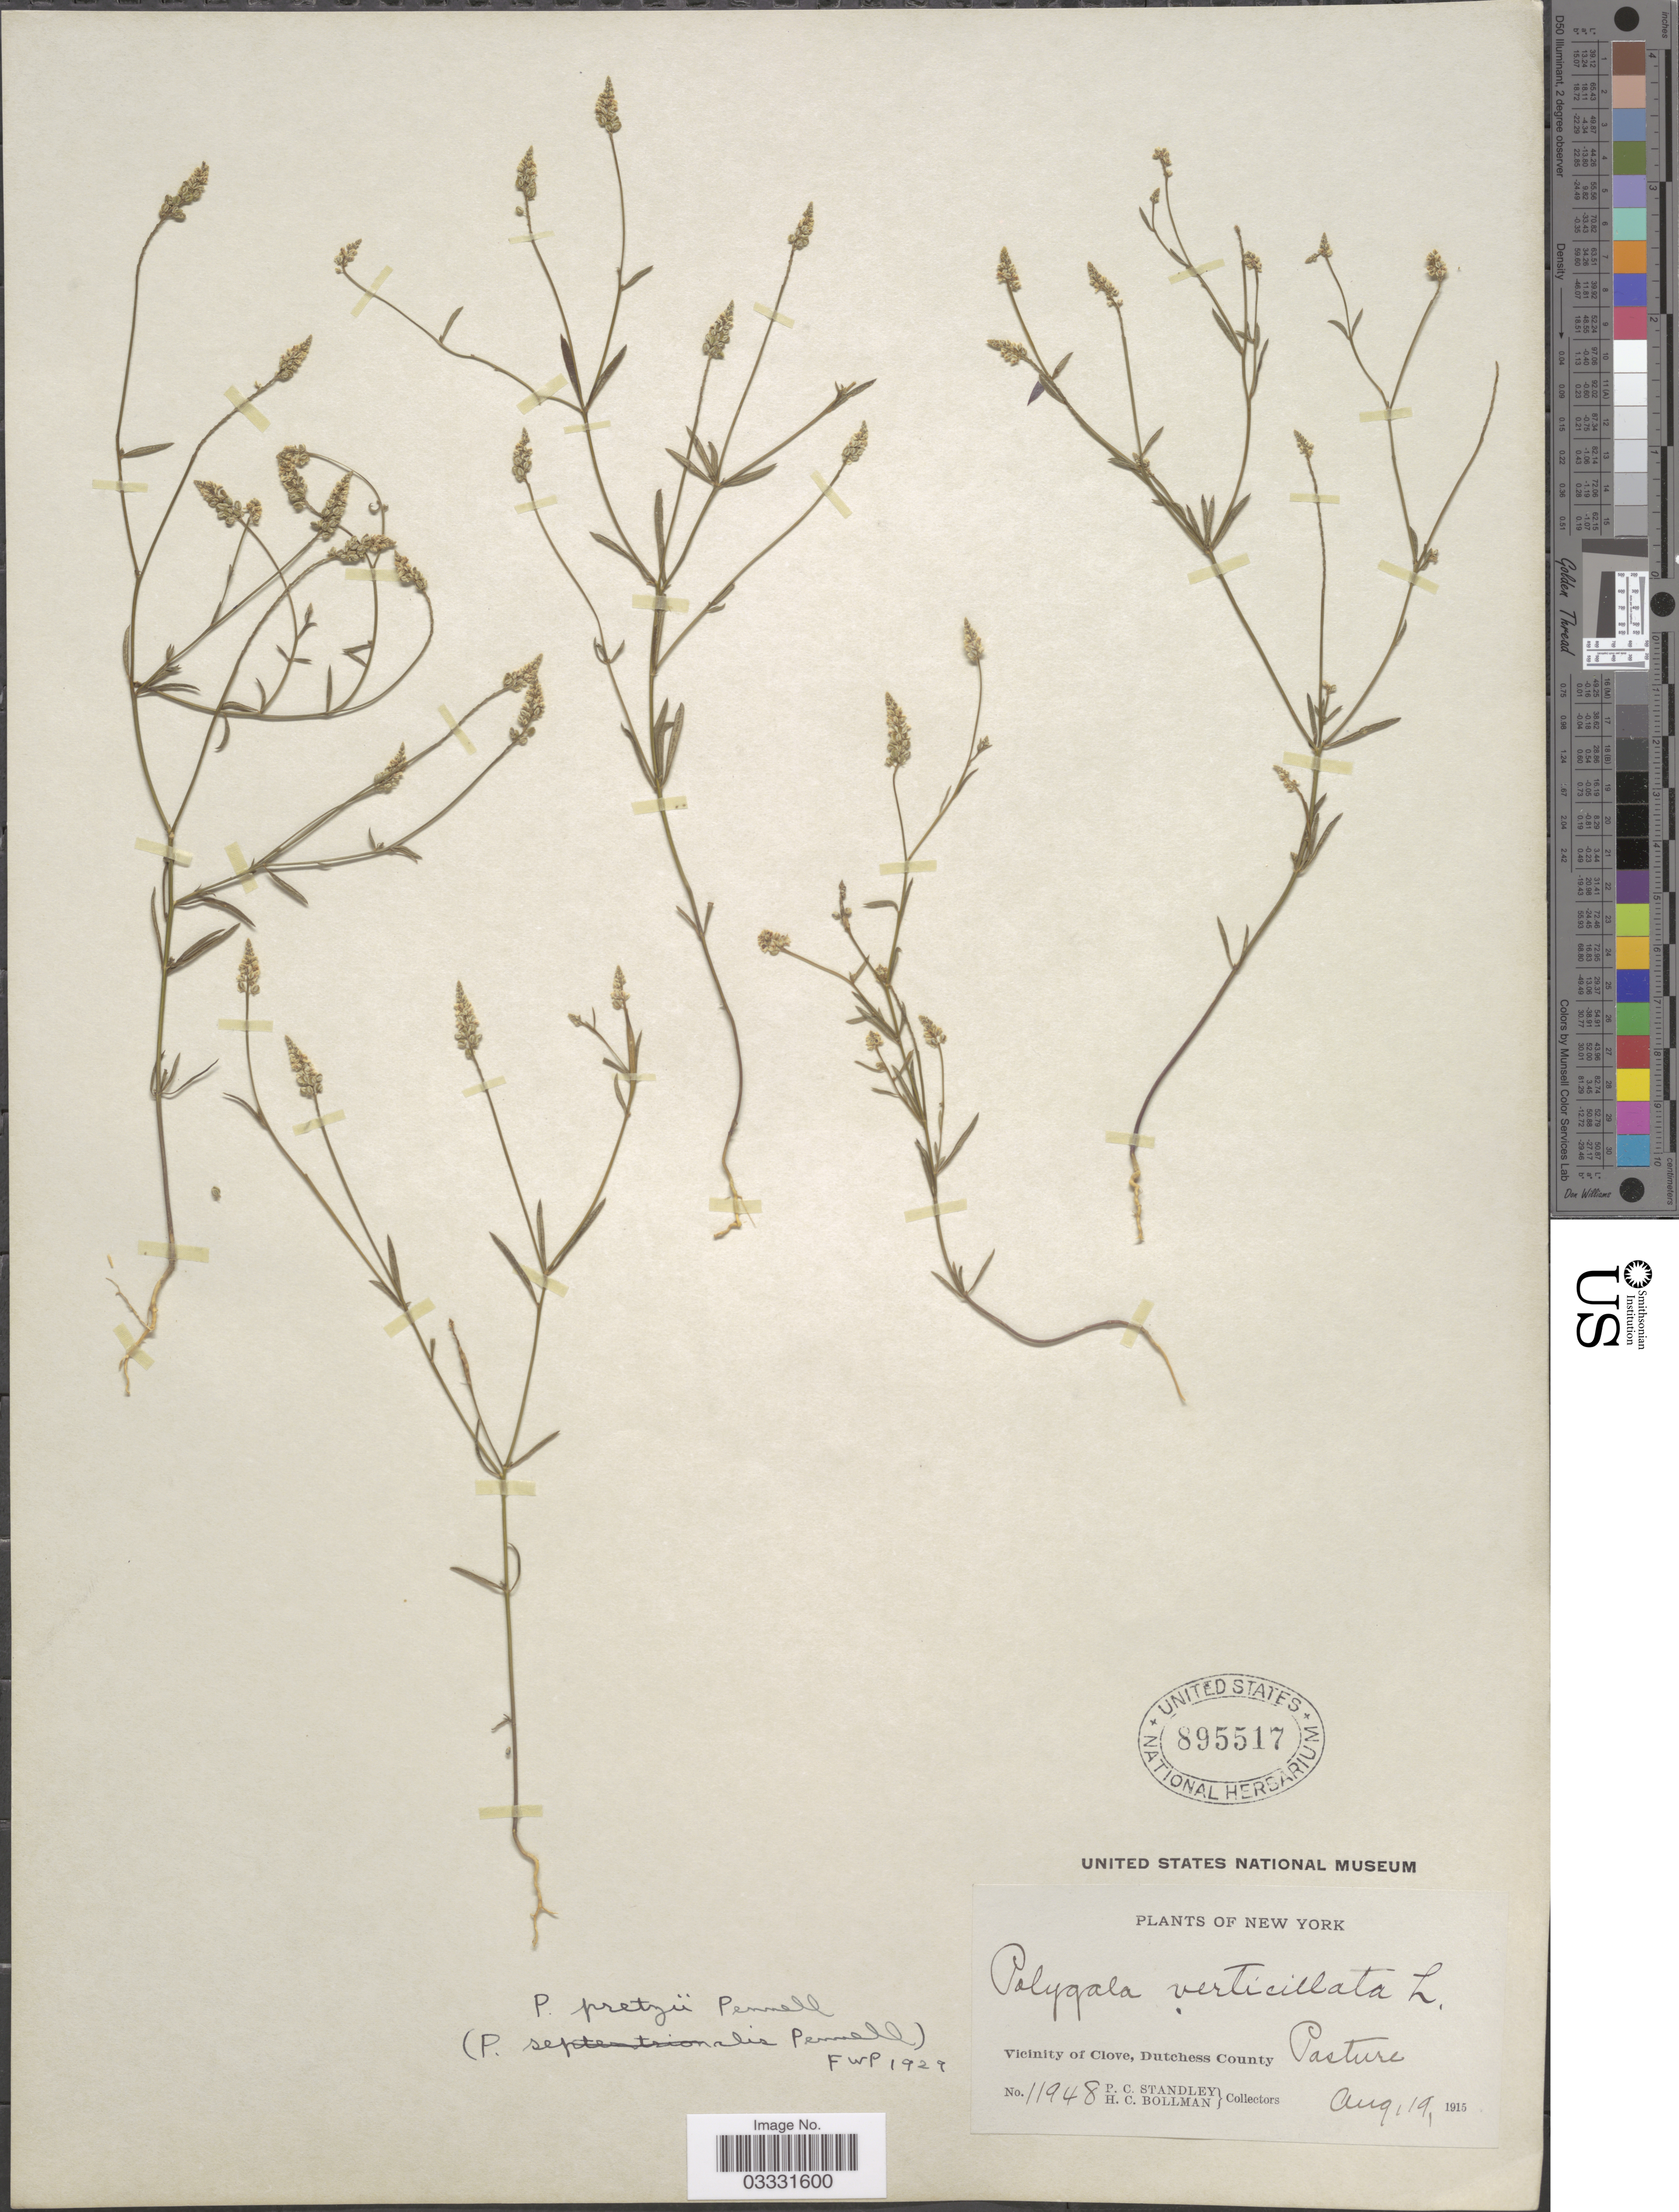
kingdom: Plantae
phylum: Tracheophyta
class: Magnoliopsida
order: Fabales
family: Polygalaceae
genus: Polygala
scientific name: Polygala pretzii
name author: Pennell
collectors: P. C. Standley & H. C. Bollman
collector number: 11948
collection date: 1915-08-19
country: United States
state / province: New York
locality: Vicinity of Clove, Dutchess County.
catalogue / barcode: US 895517